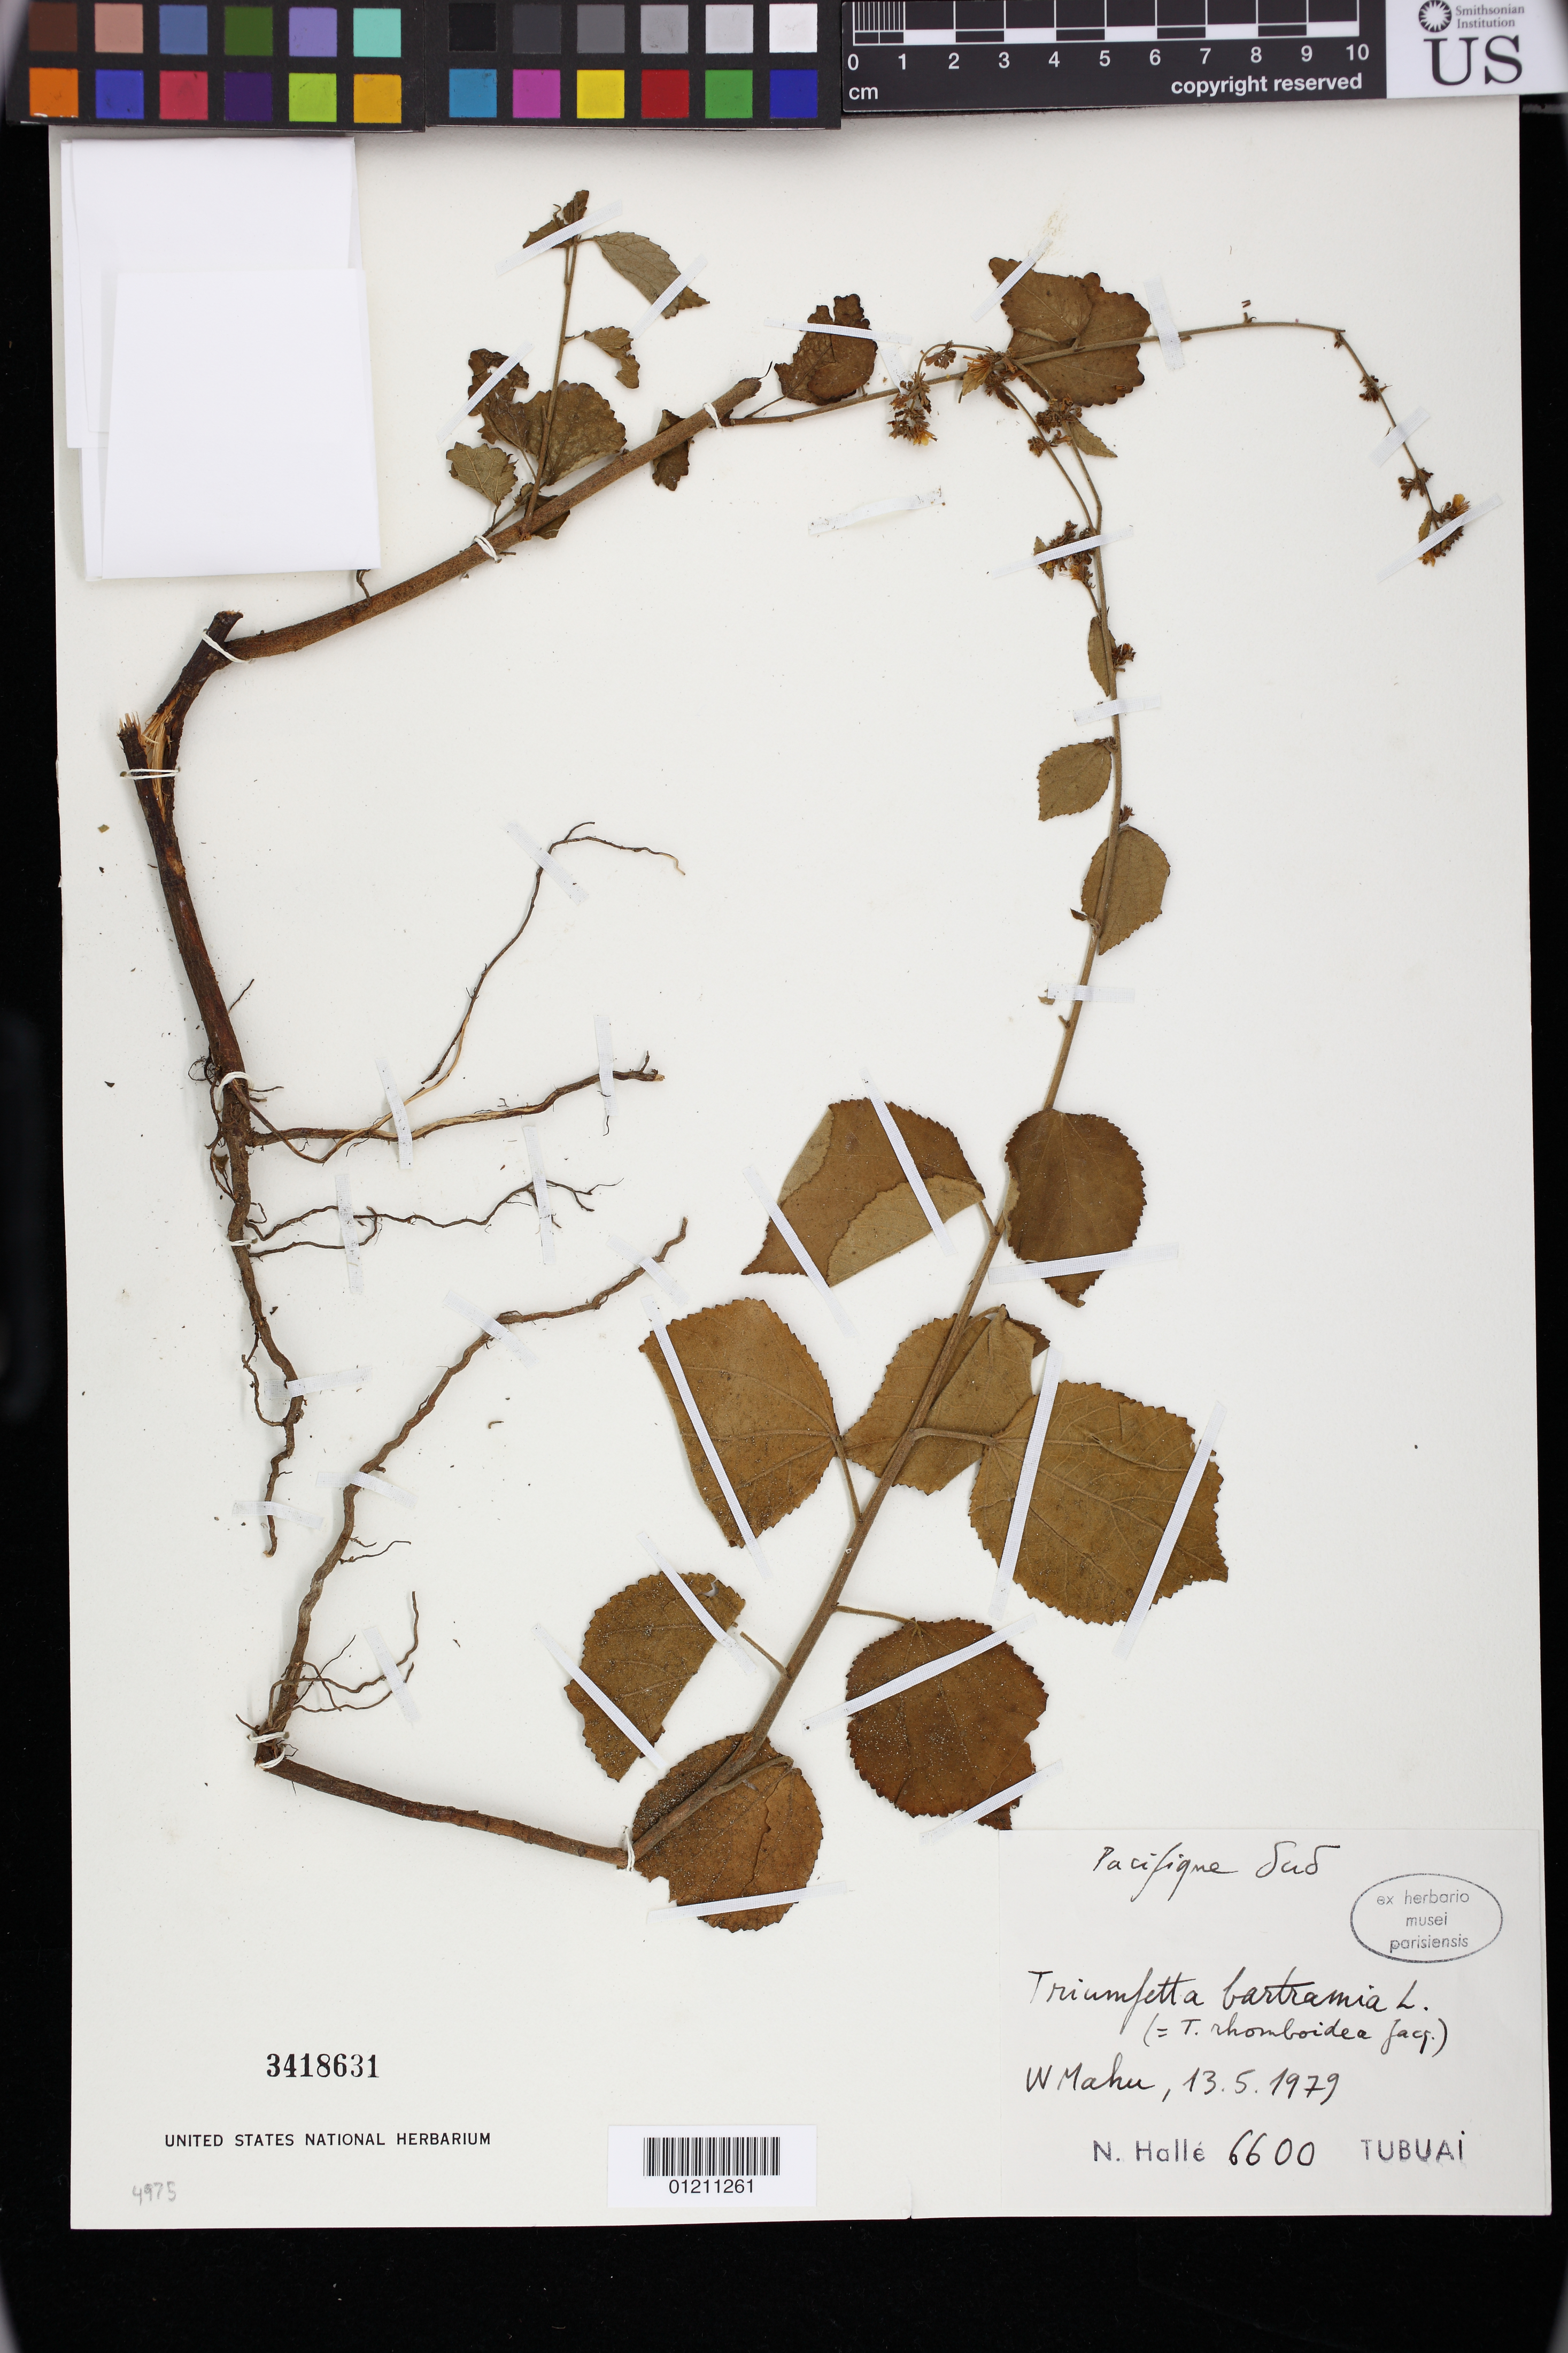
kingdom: Plantae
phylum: Tracheophyta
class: Magnoliopsida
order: Malvales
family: Malvaceae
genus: Triumfetta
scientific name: Triumfetta rhomboidea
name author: Jacq.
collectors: N. Hallé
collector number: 6600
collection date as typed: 13 May 1979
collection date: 1979-05-13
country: French Polynesia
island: Tubuai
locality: Pacifique Sud. Tubuai. W Mahu.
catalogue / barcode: US 3418631